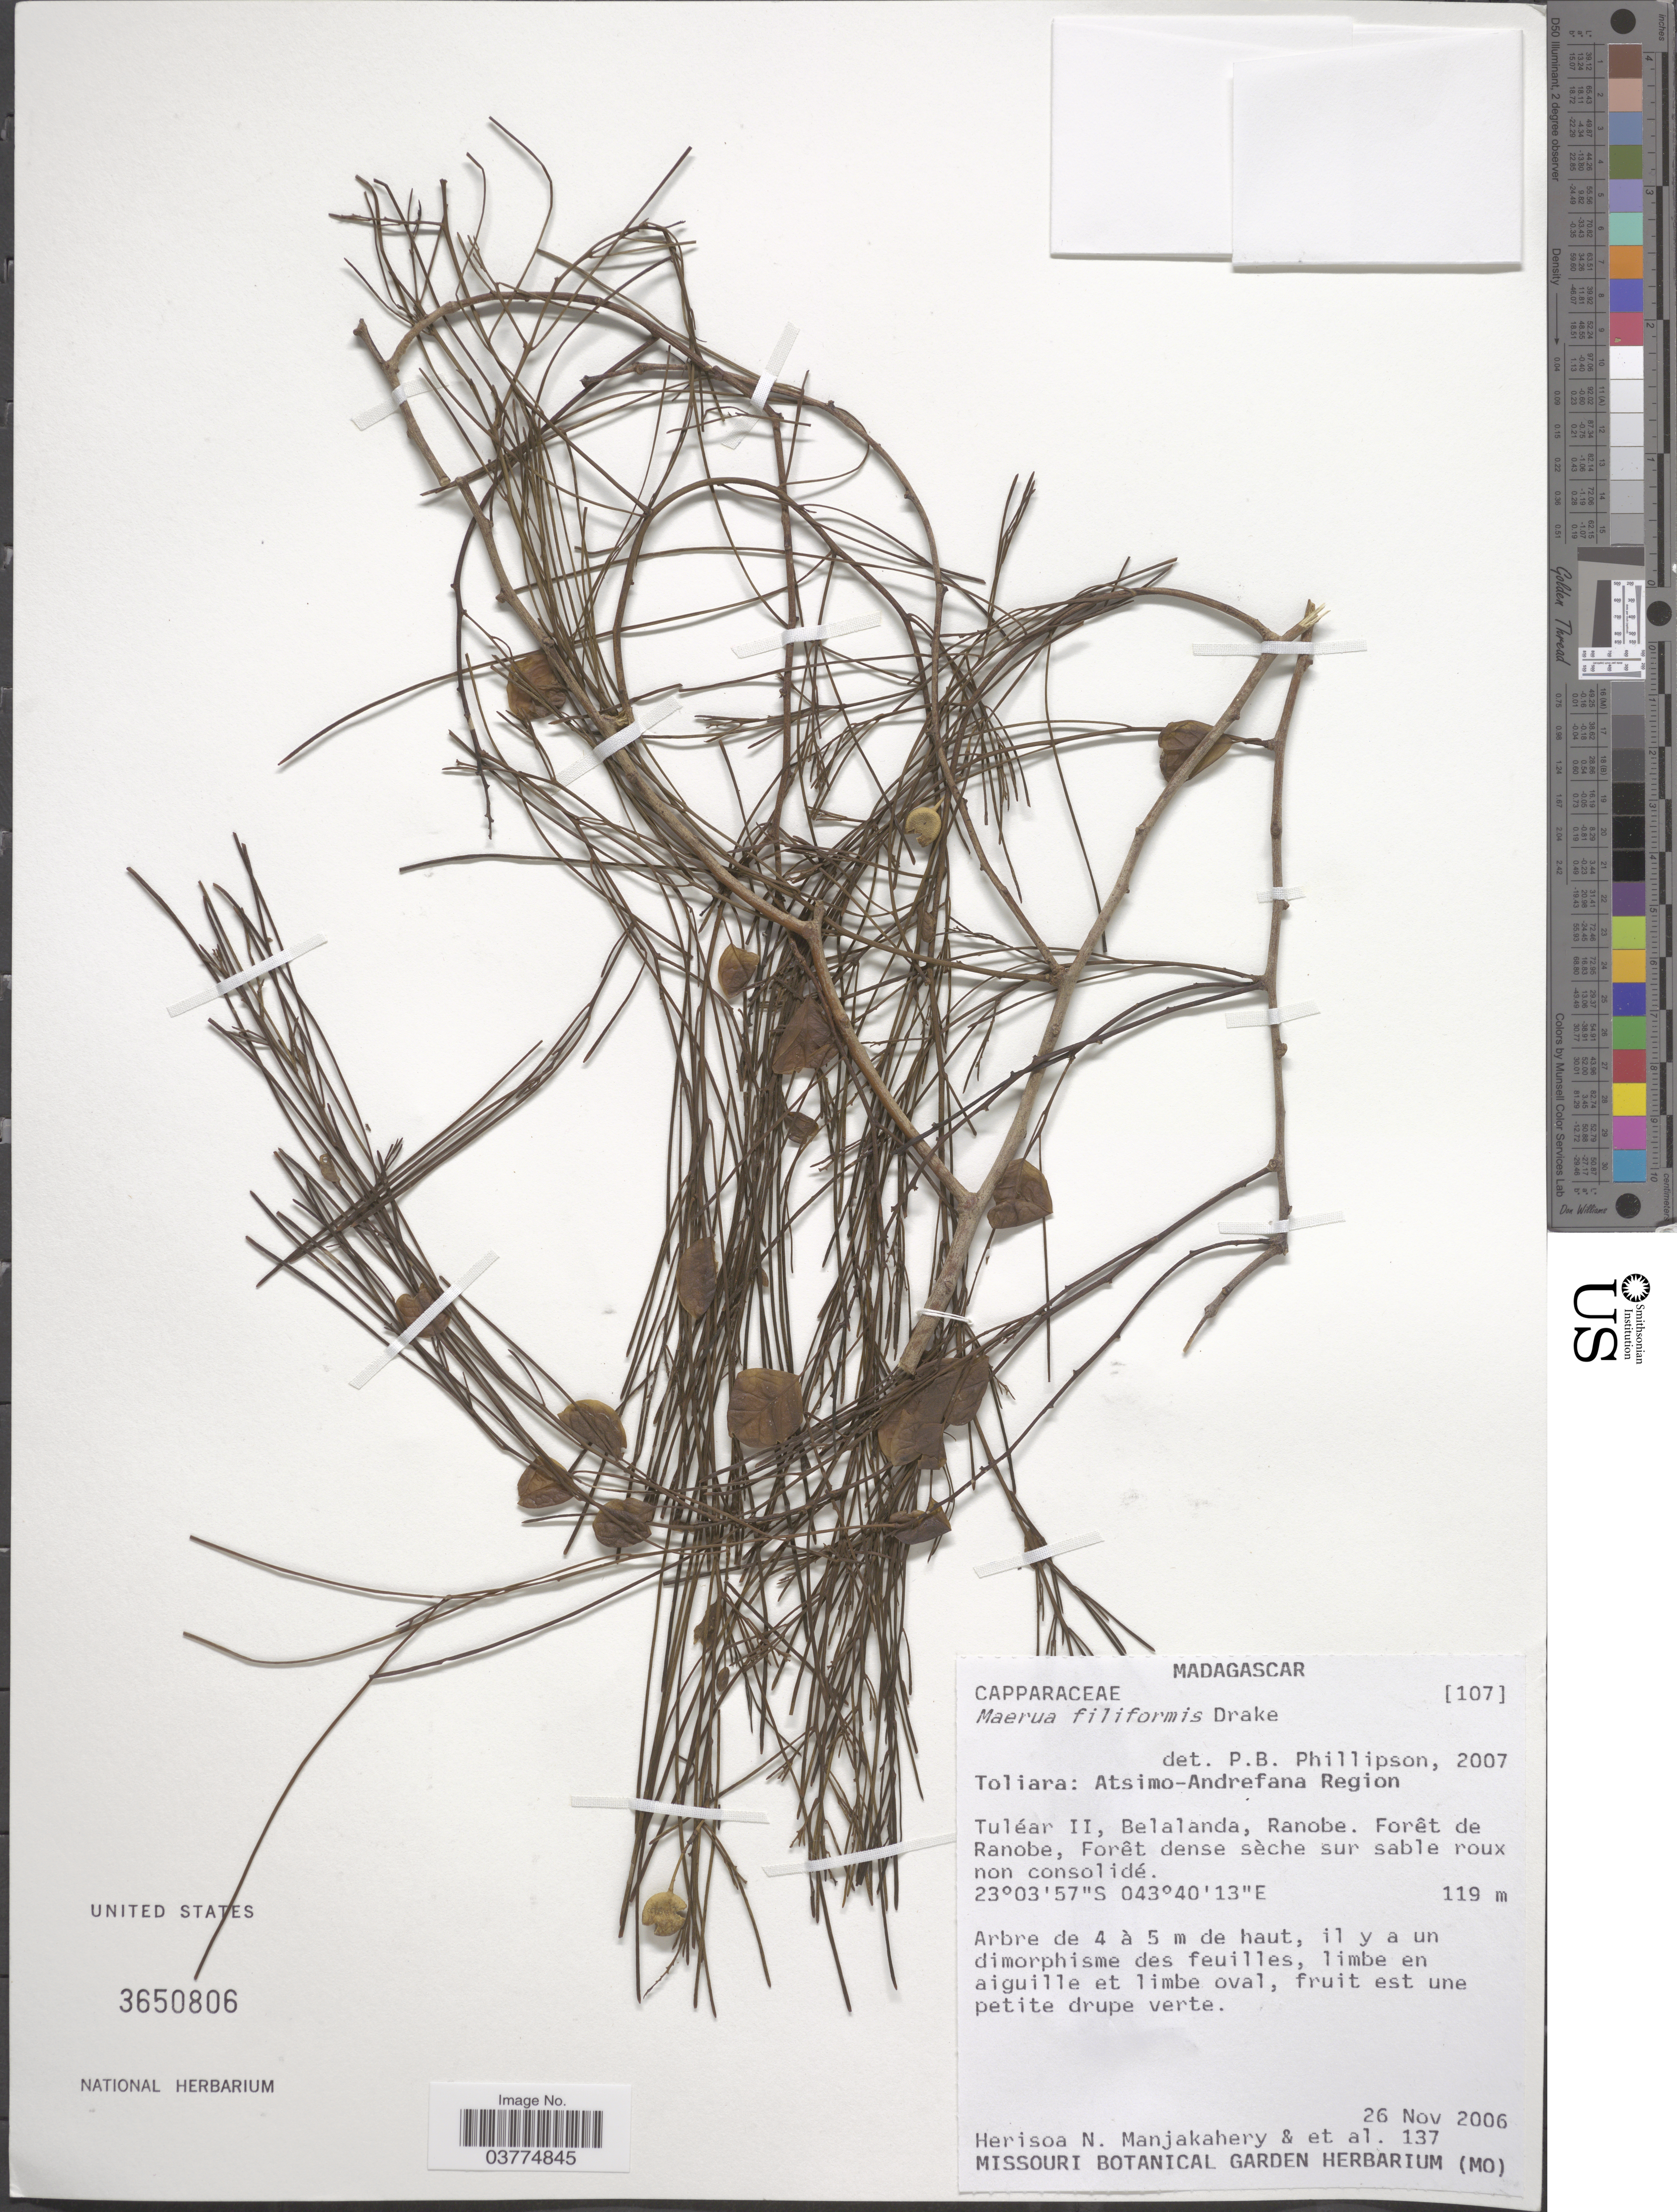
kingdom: Plantae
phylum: Tracheophyta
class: Magnoliopsida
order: Brassicales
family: Capparaceae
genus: Maerua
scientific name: Maerua filiformis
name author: Drake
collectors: H. N. Manjakahery & et al.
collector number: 137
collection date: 2006-11-26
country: Madagascar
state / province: Atsimo-Andrefana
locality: Atsimo - Andrefana Region. Tuléar II, Belalanda, Ranobe. Forêt de Ranobe.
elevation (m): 119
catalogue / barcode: US 3650806